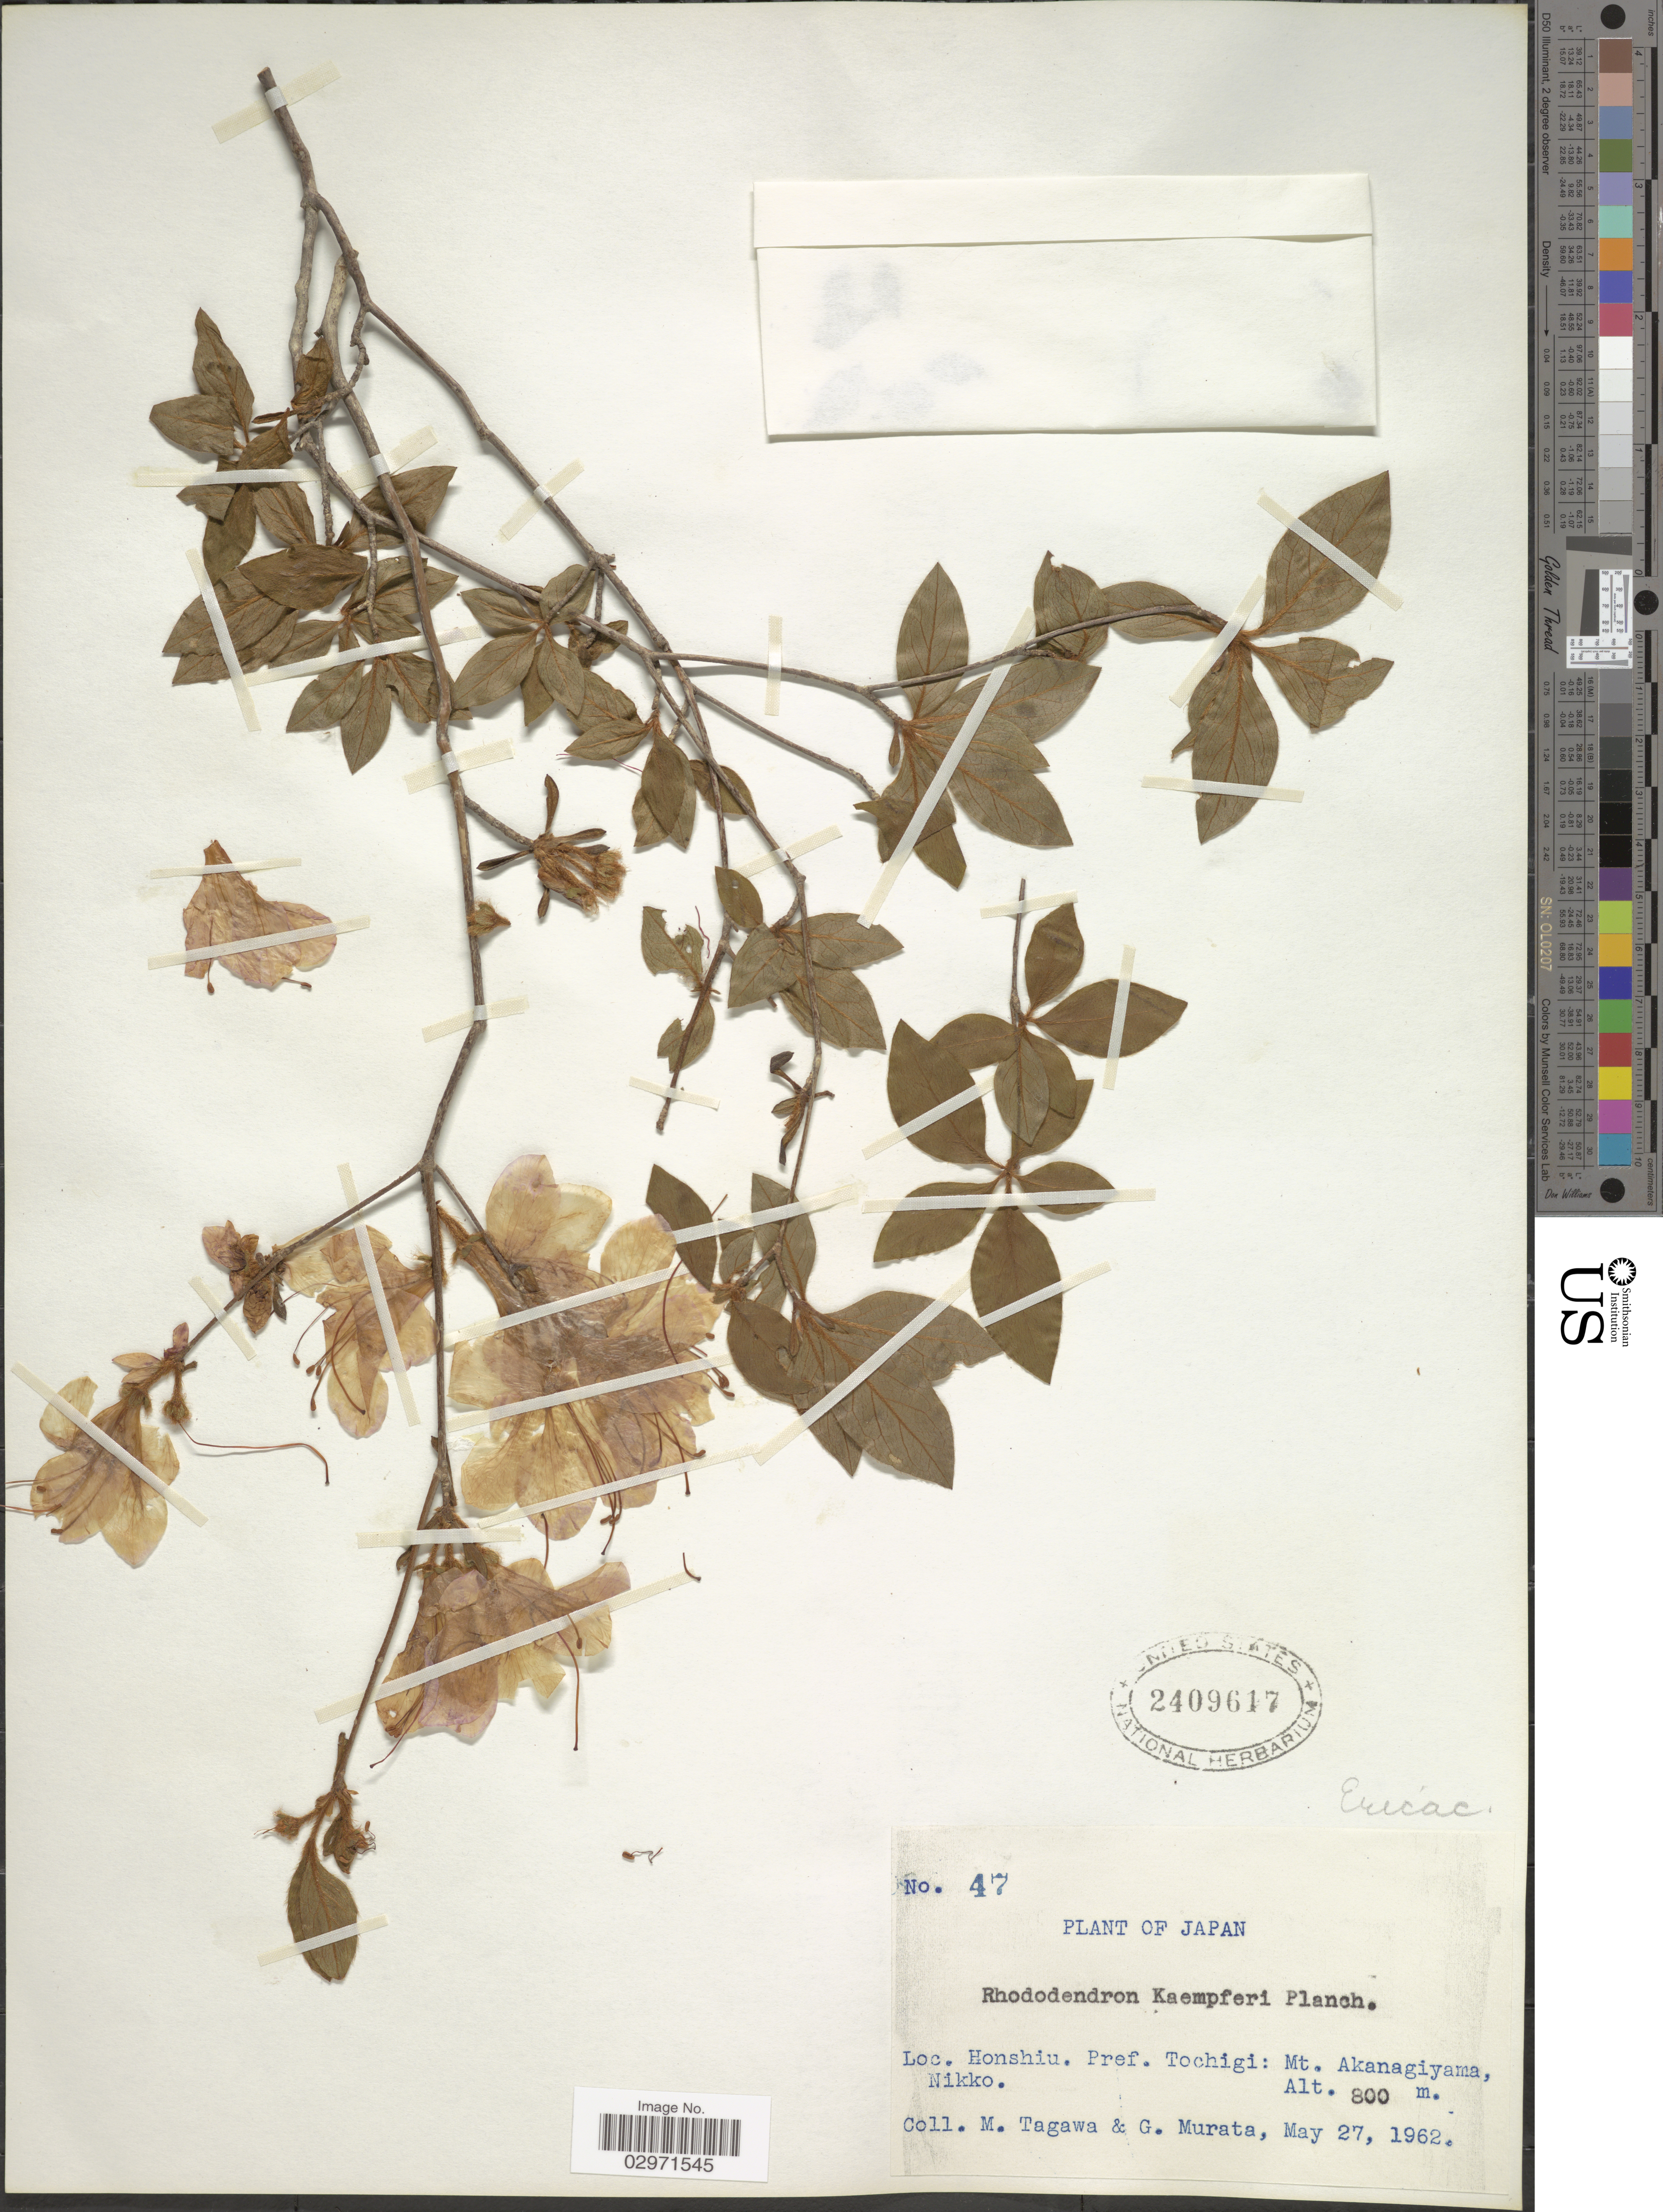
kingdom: Plantae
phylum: Tracheophyta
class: Magnoliopsida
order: Ericales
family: Ericaceae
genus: Rhododendron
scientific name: Rhododendron kaempferi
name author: Planch.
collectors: M. Tagawa & G. Murata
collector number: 47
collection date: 1962-05-27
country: Japan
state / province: Totigi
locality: Honshiu. Pref. Tochigi: Mt. Akanagiyama, Nikko.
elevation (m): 800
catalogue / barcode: US 2409617